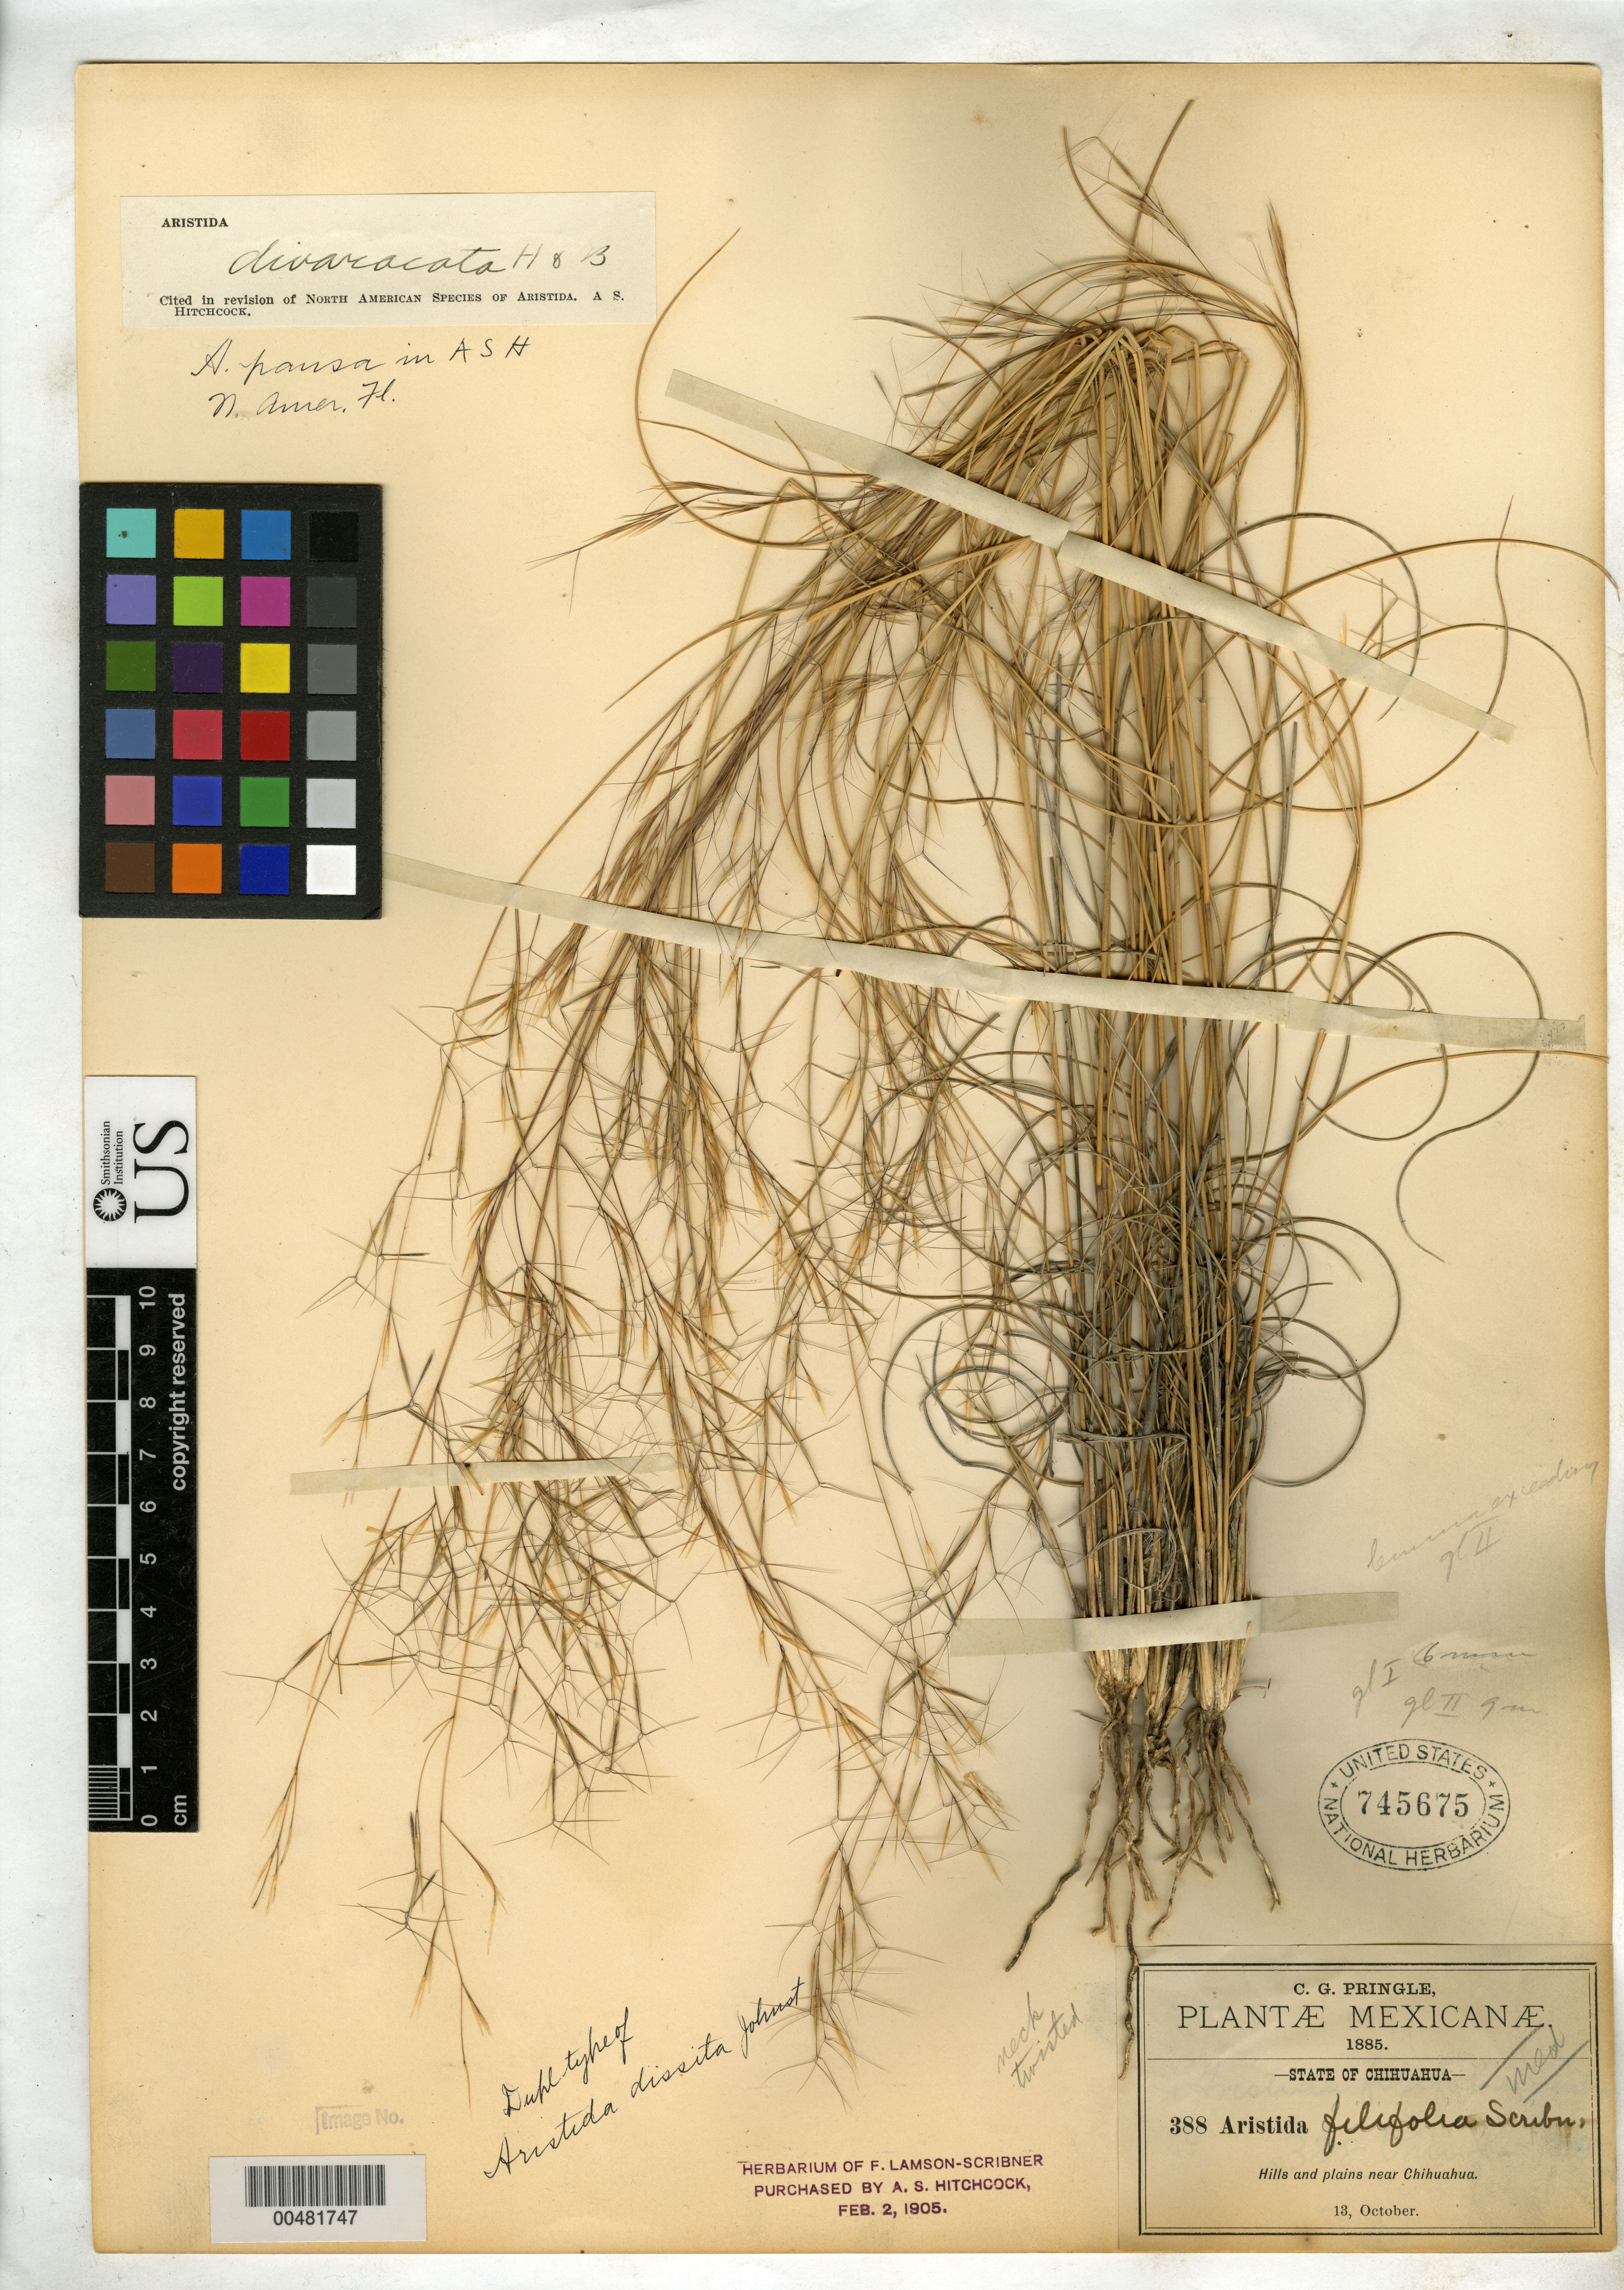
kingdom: Plantae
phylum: Tracheophyta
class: Liliopsida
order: Poales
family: Poaceae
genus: Aristida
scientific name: Aristida dissita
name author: I.M. Johnst.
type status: Isotype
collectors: C. G. Pringle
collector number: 388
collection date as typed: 13 Oct 1885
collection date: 1885-10-13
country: Mexico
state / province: Chihuahua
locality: Hills and plains near Chihuahua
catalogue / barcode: US 745675